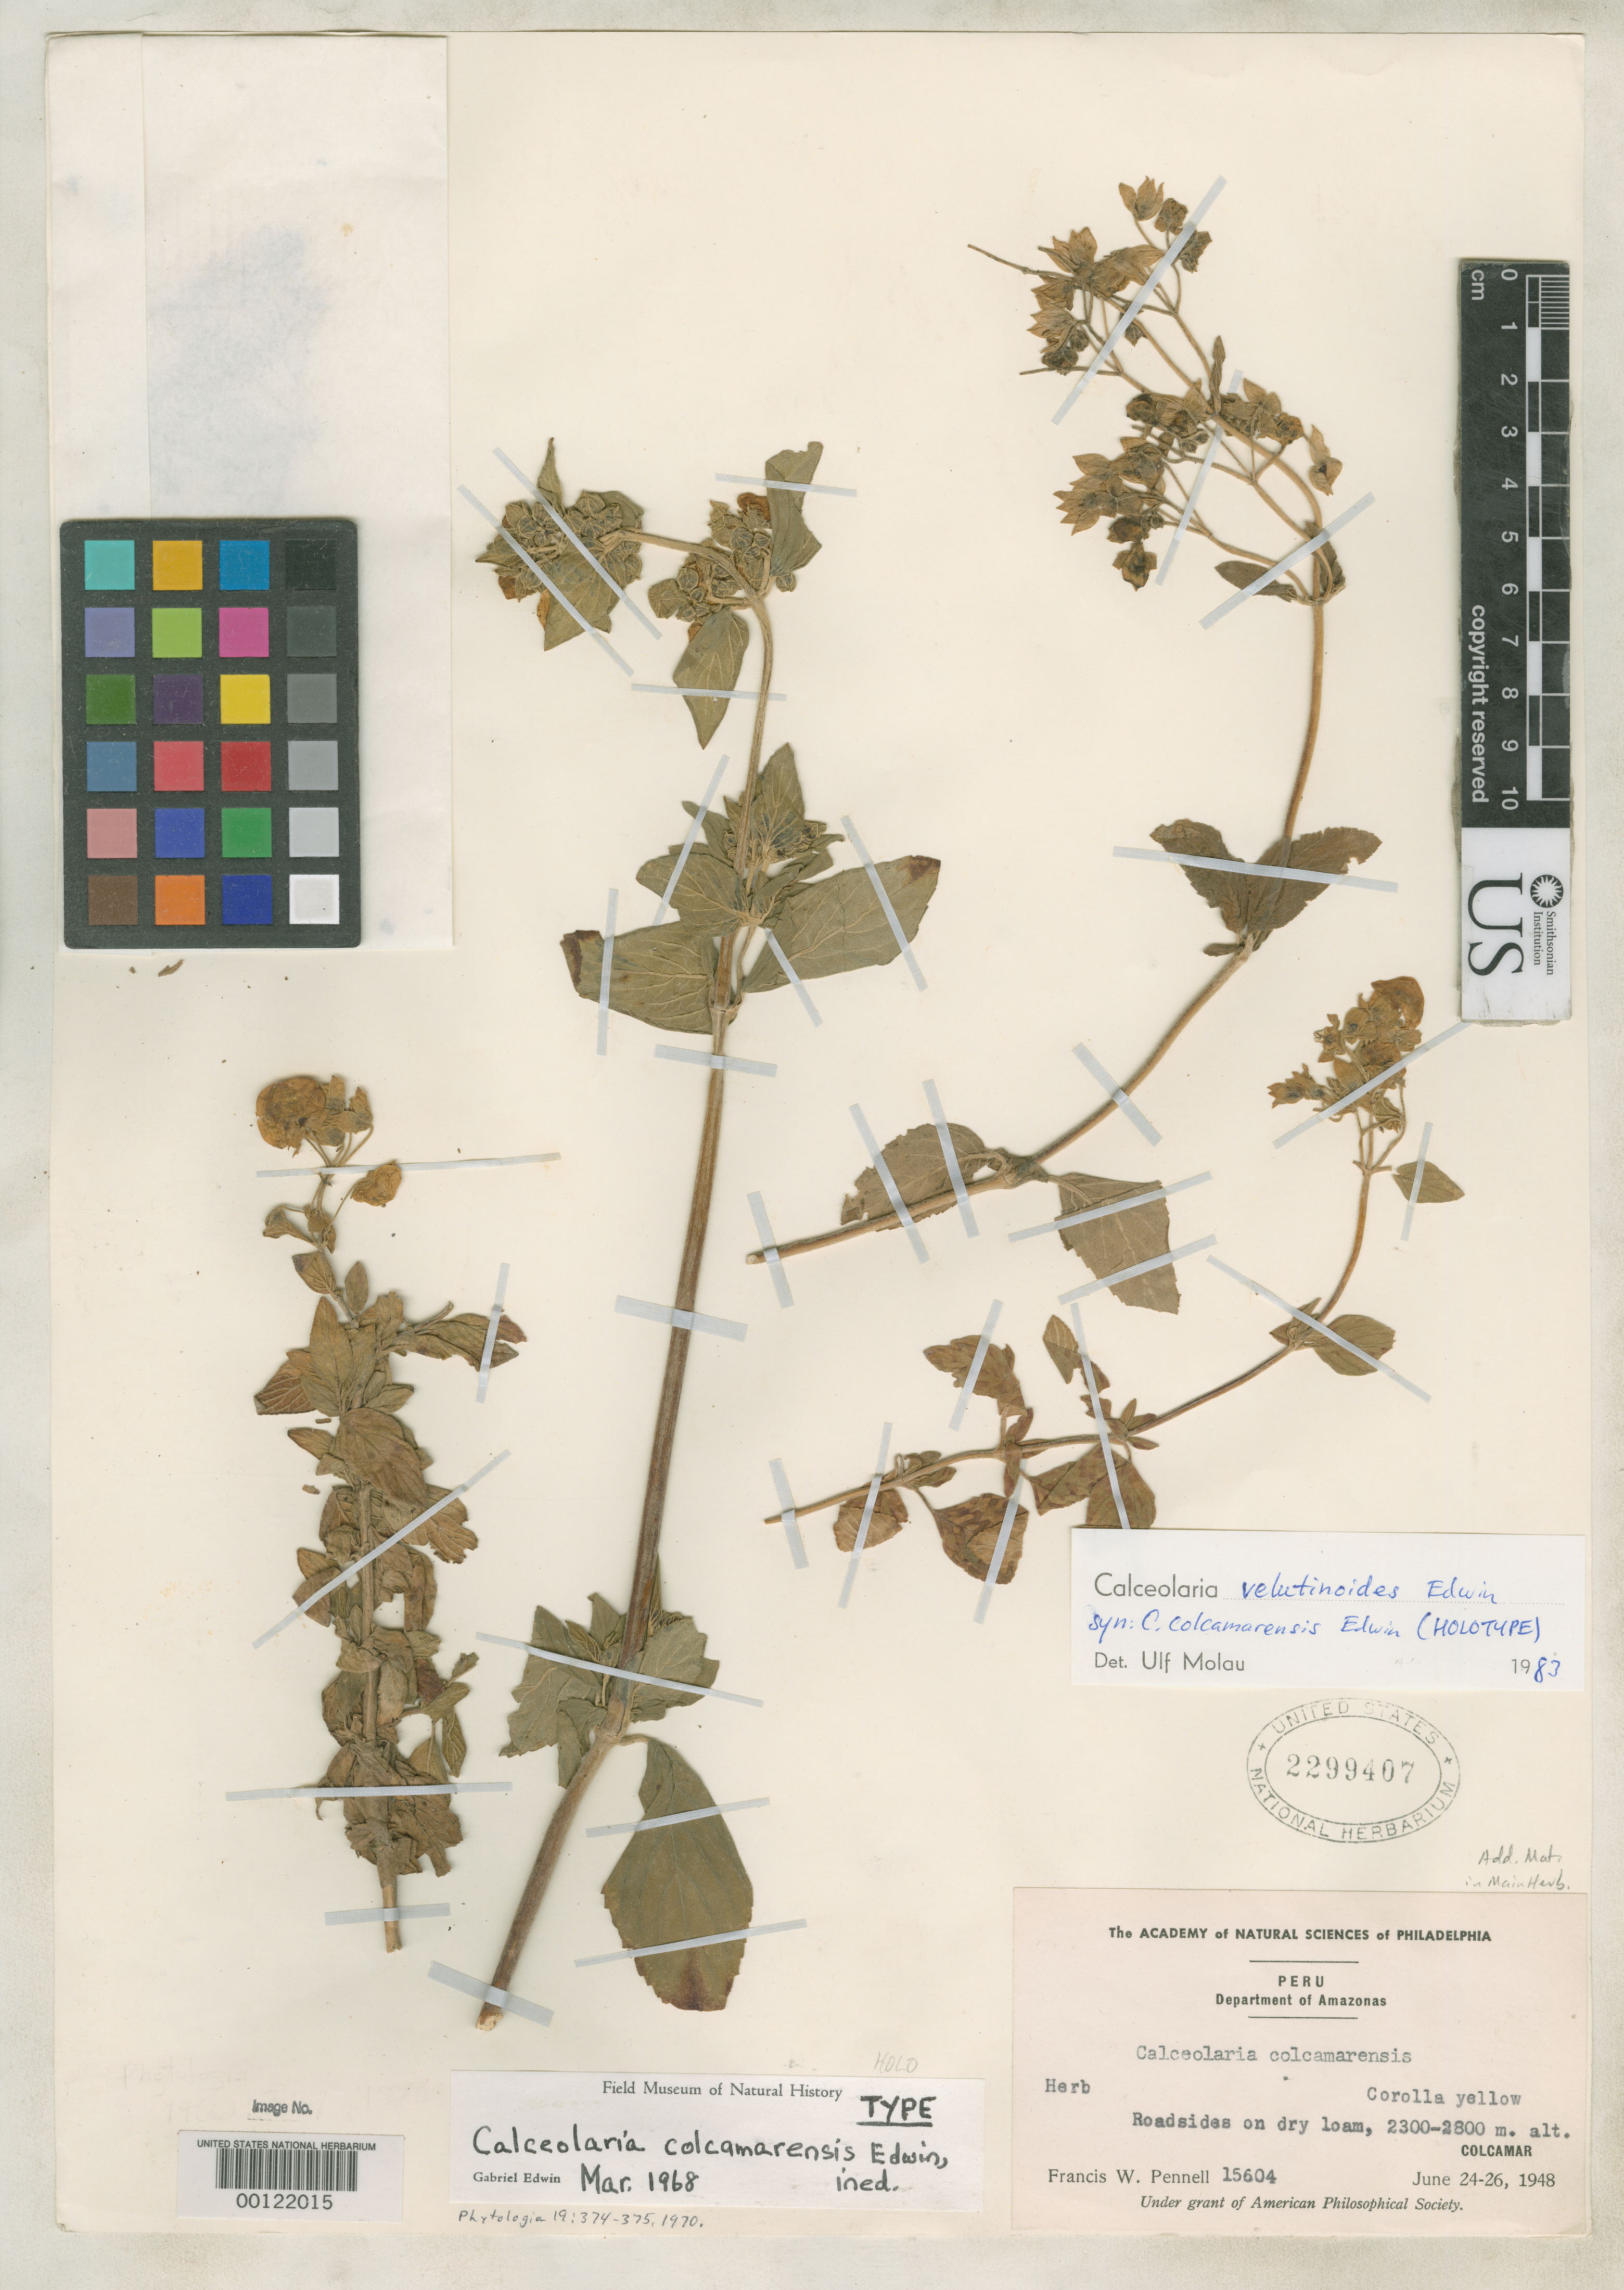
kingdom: Plantae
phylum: Tracheophyta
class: Magnoliopsida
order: Lamiales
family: Calceolariaceae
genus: Calceolaria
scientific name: Calceolaria colcamarensis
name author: Edwin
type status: Holotype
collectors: F. W. Pennell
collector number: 15604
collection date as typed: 24 Jun 1948 to 26 Jun 1948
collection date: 1948-06-24/1948-06-26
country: Peru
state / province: Amazonas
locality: Colcamar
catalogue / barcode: US 2299407